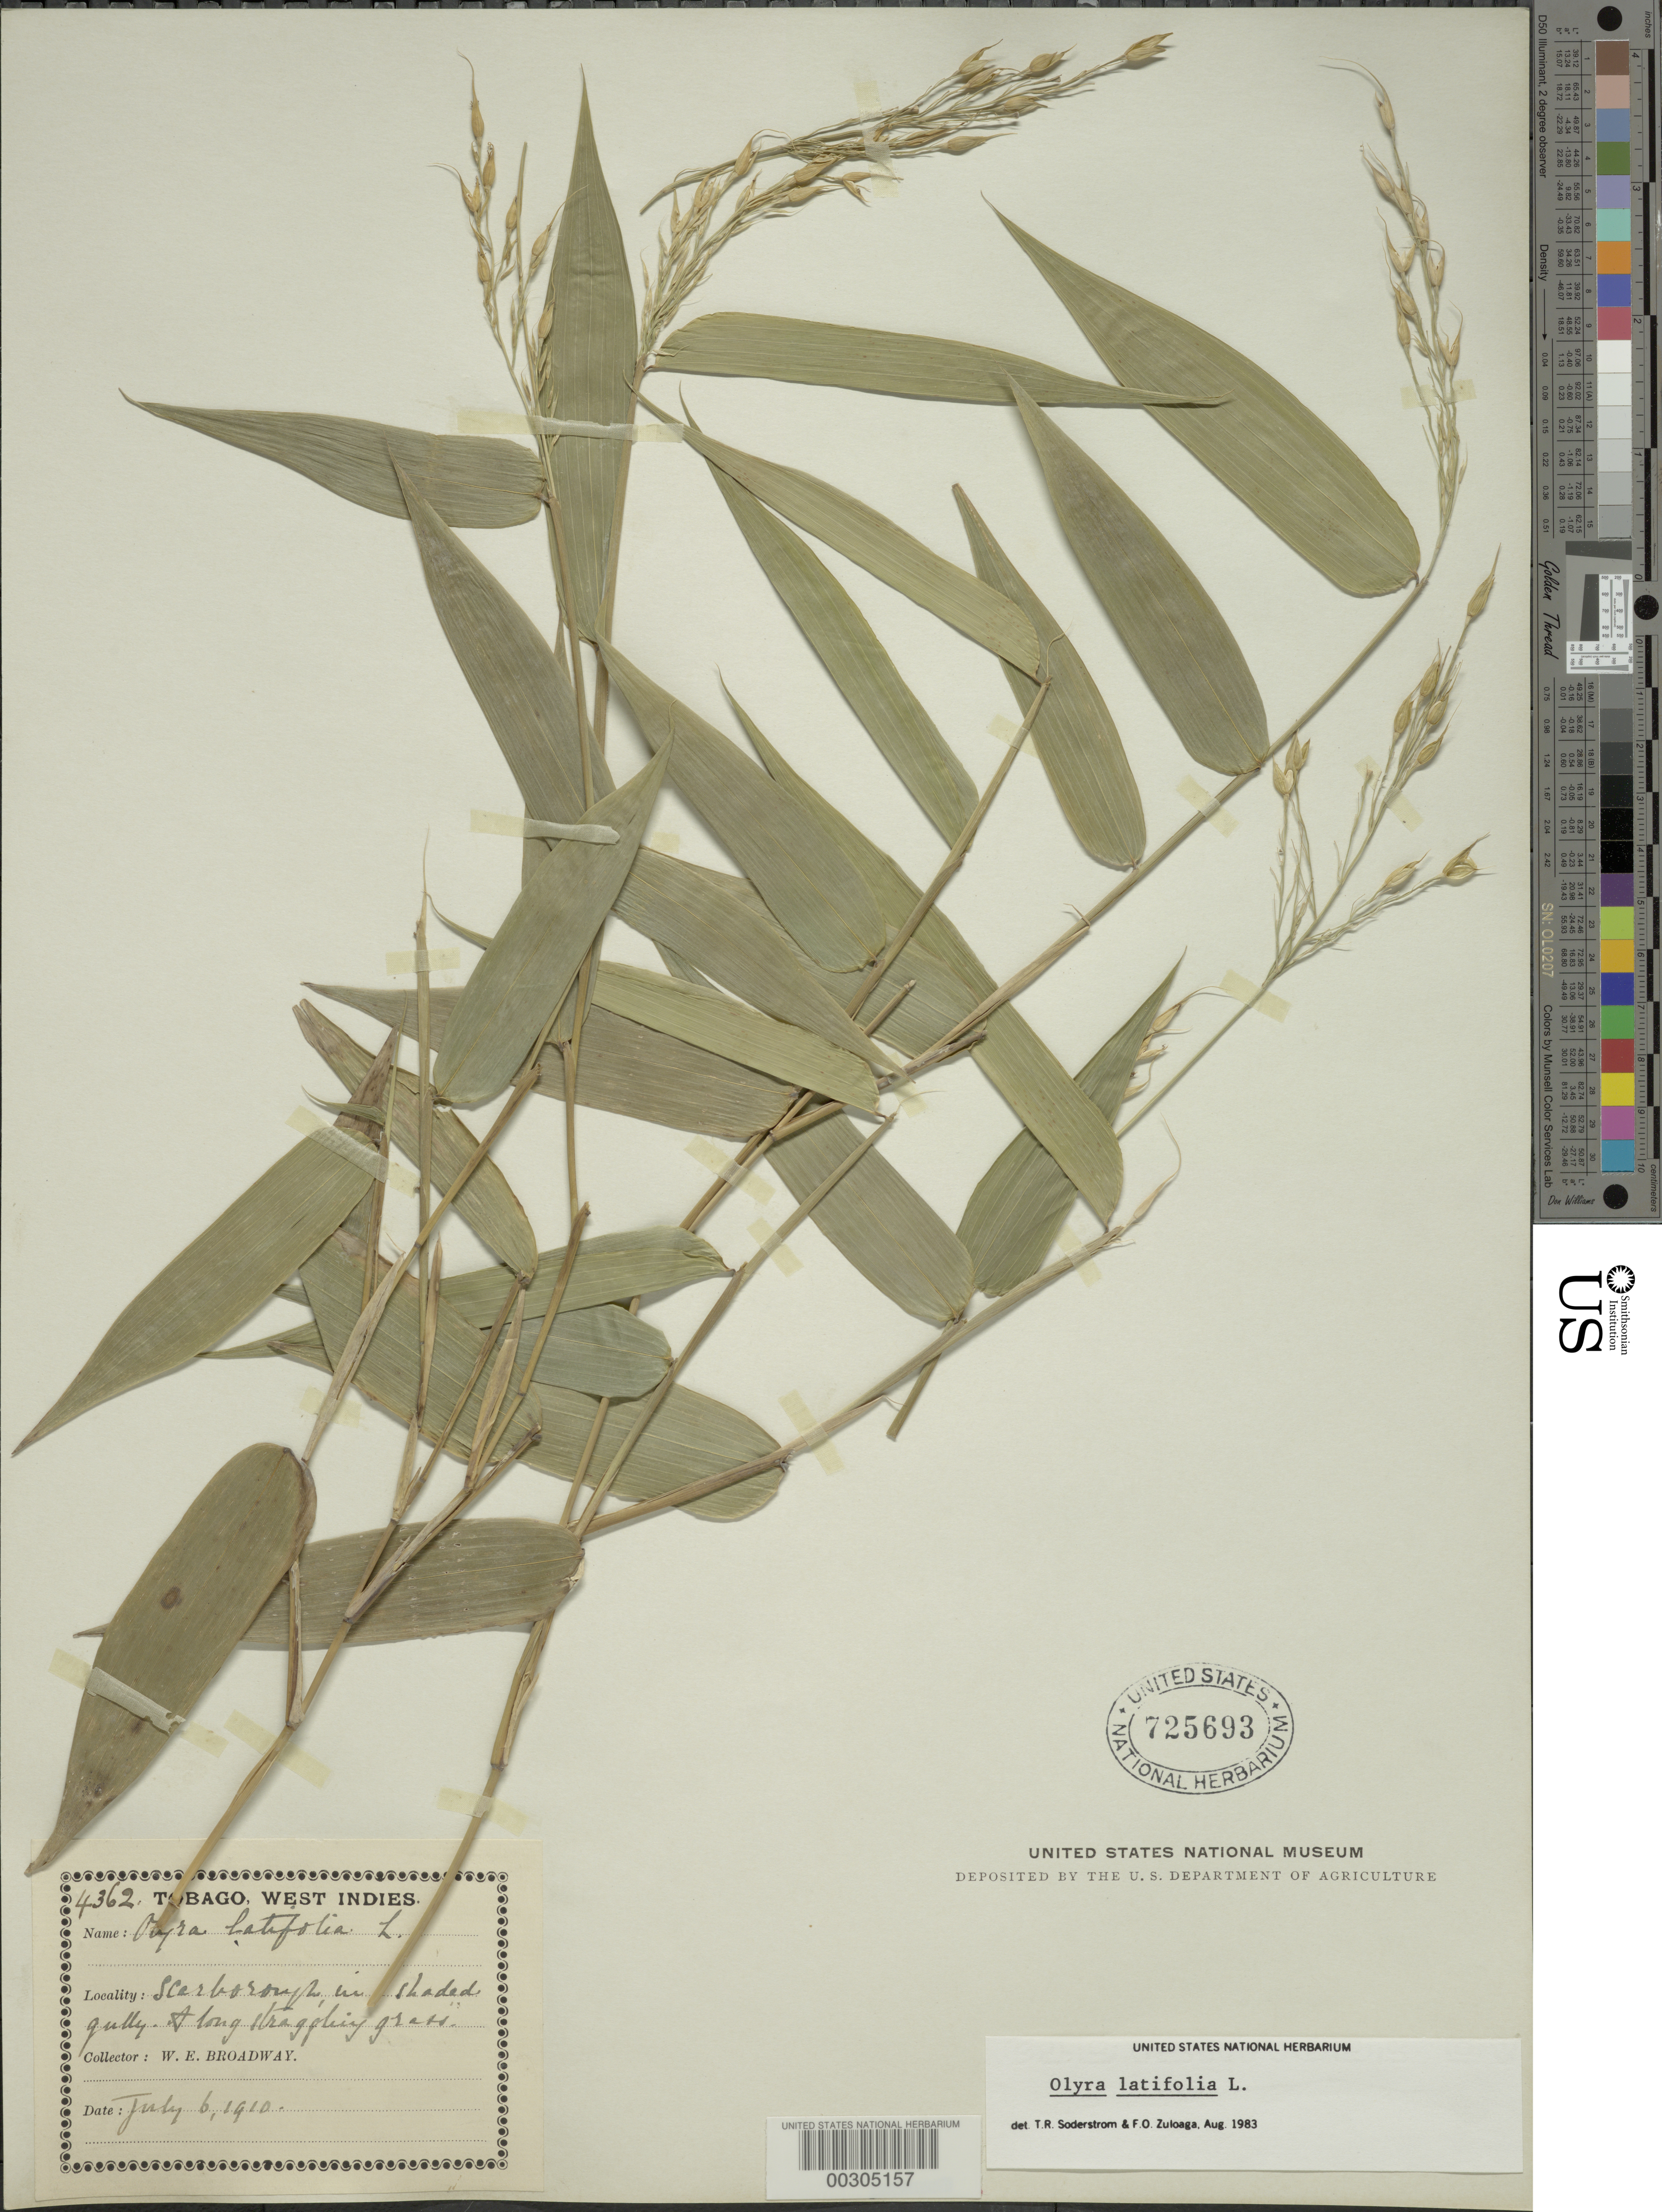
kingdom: Plantae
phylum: Tracheophyta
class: Liliopsida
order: Poales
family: Poaceae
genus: Olyra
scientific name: Olyra latifolia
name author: L.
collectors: W. E. Broadway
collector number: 4362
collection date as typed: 06 Jul 1910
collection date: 1910-07-06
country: Trinidad and Tobago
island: Tobago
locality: Scarborough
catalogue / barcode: US 725693